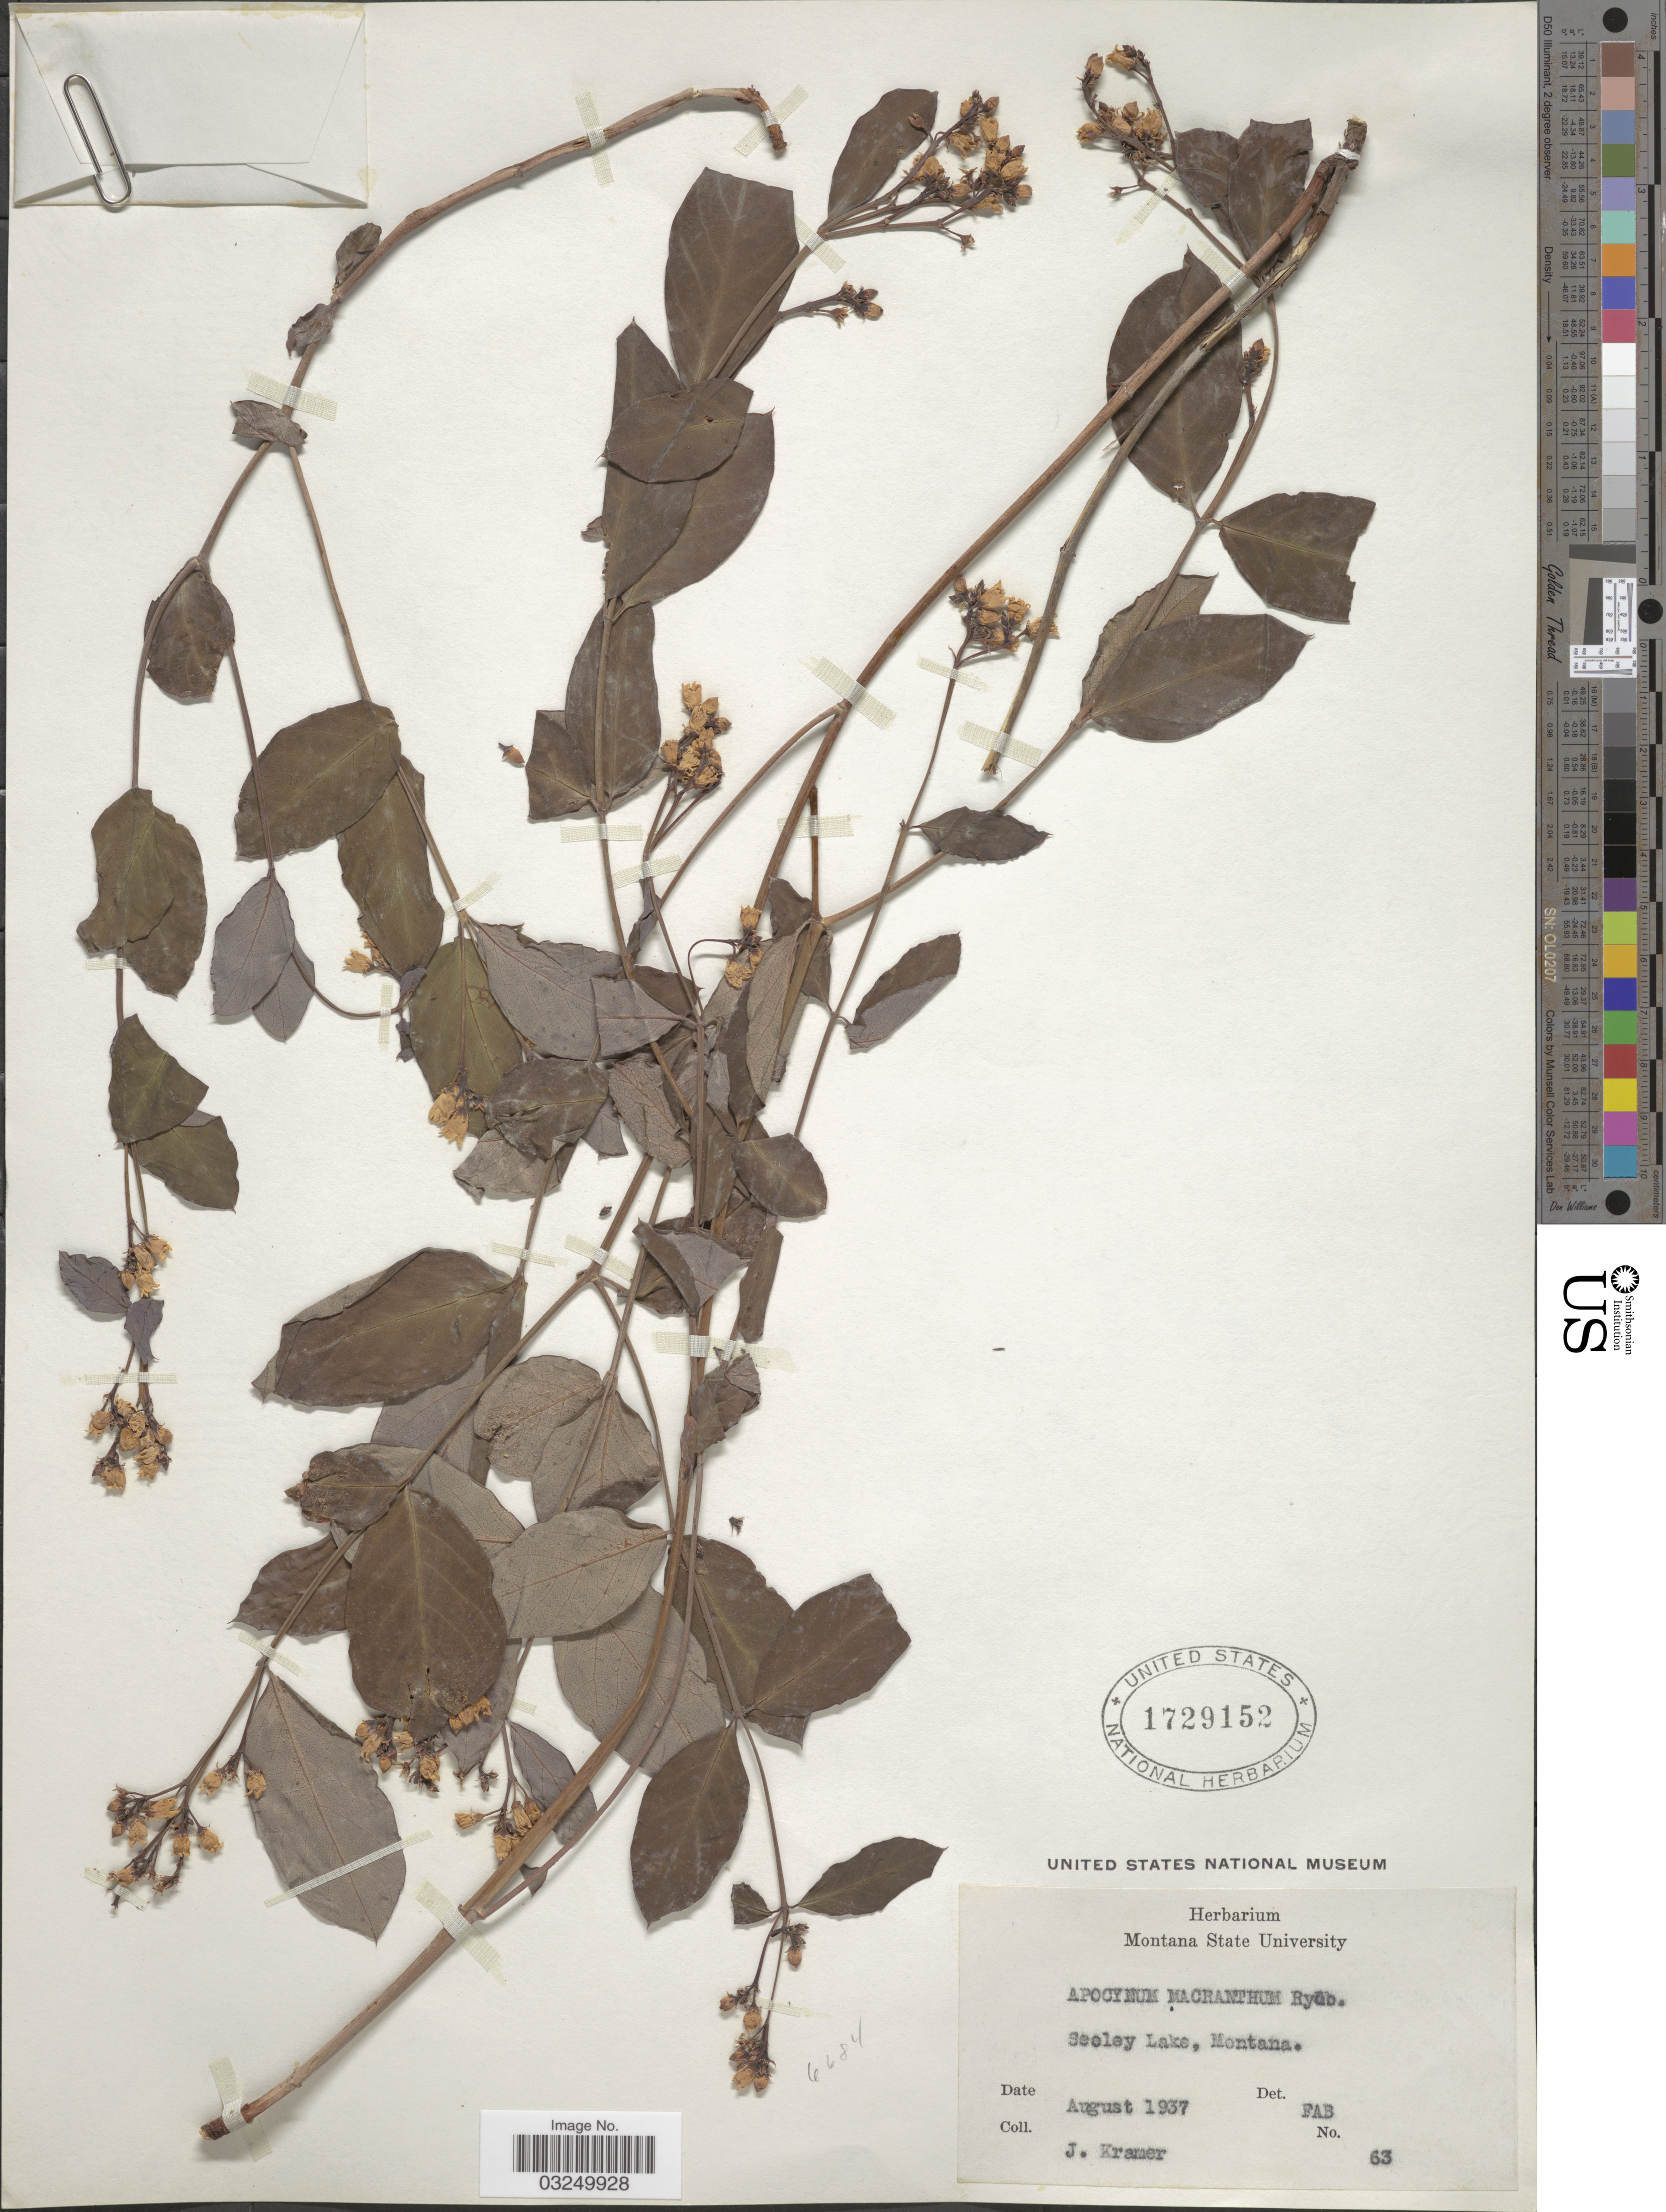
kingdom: Plantae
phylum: Tracheophyta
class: Magnoliopsida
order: Gentianales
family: Apocynaceae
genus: Apocynum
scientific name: Apocynum macranthum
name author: Rydb.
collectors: J. Kramer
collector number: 63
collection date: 1937-08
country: United States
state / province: Montana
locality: Seeley Lake.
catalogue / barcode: US 1729152